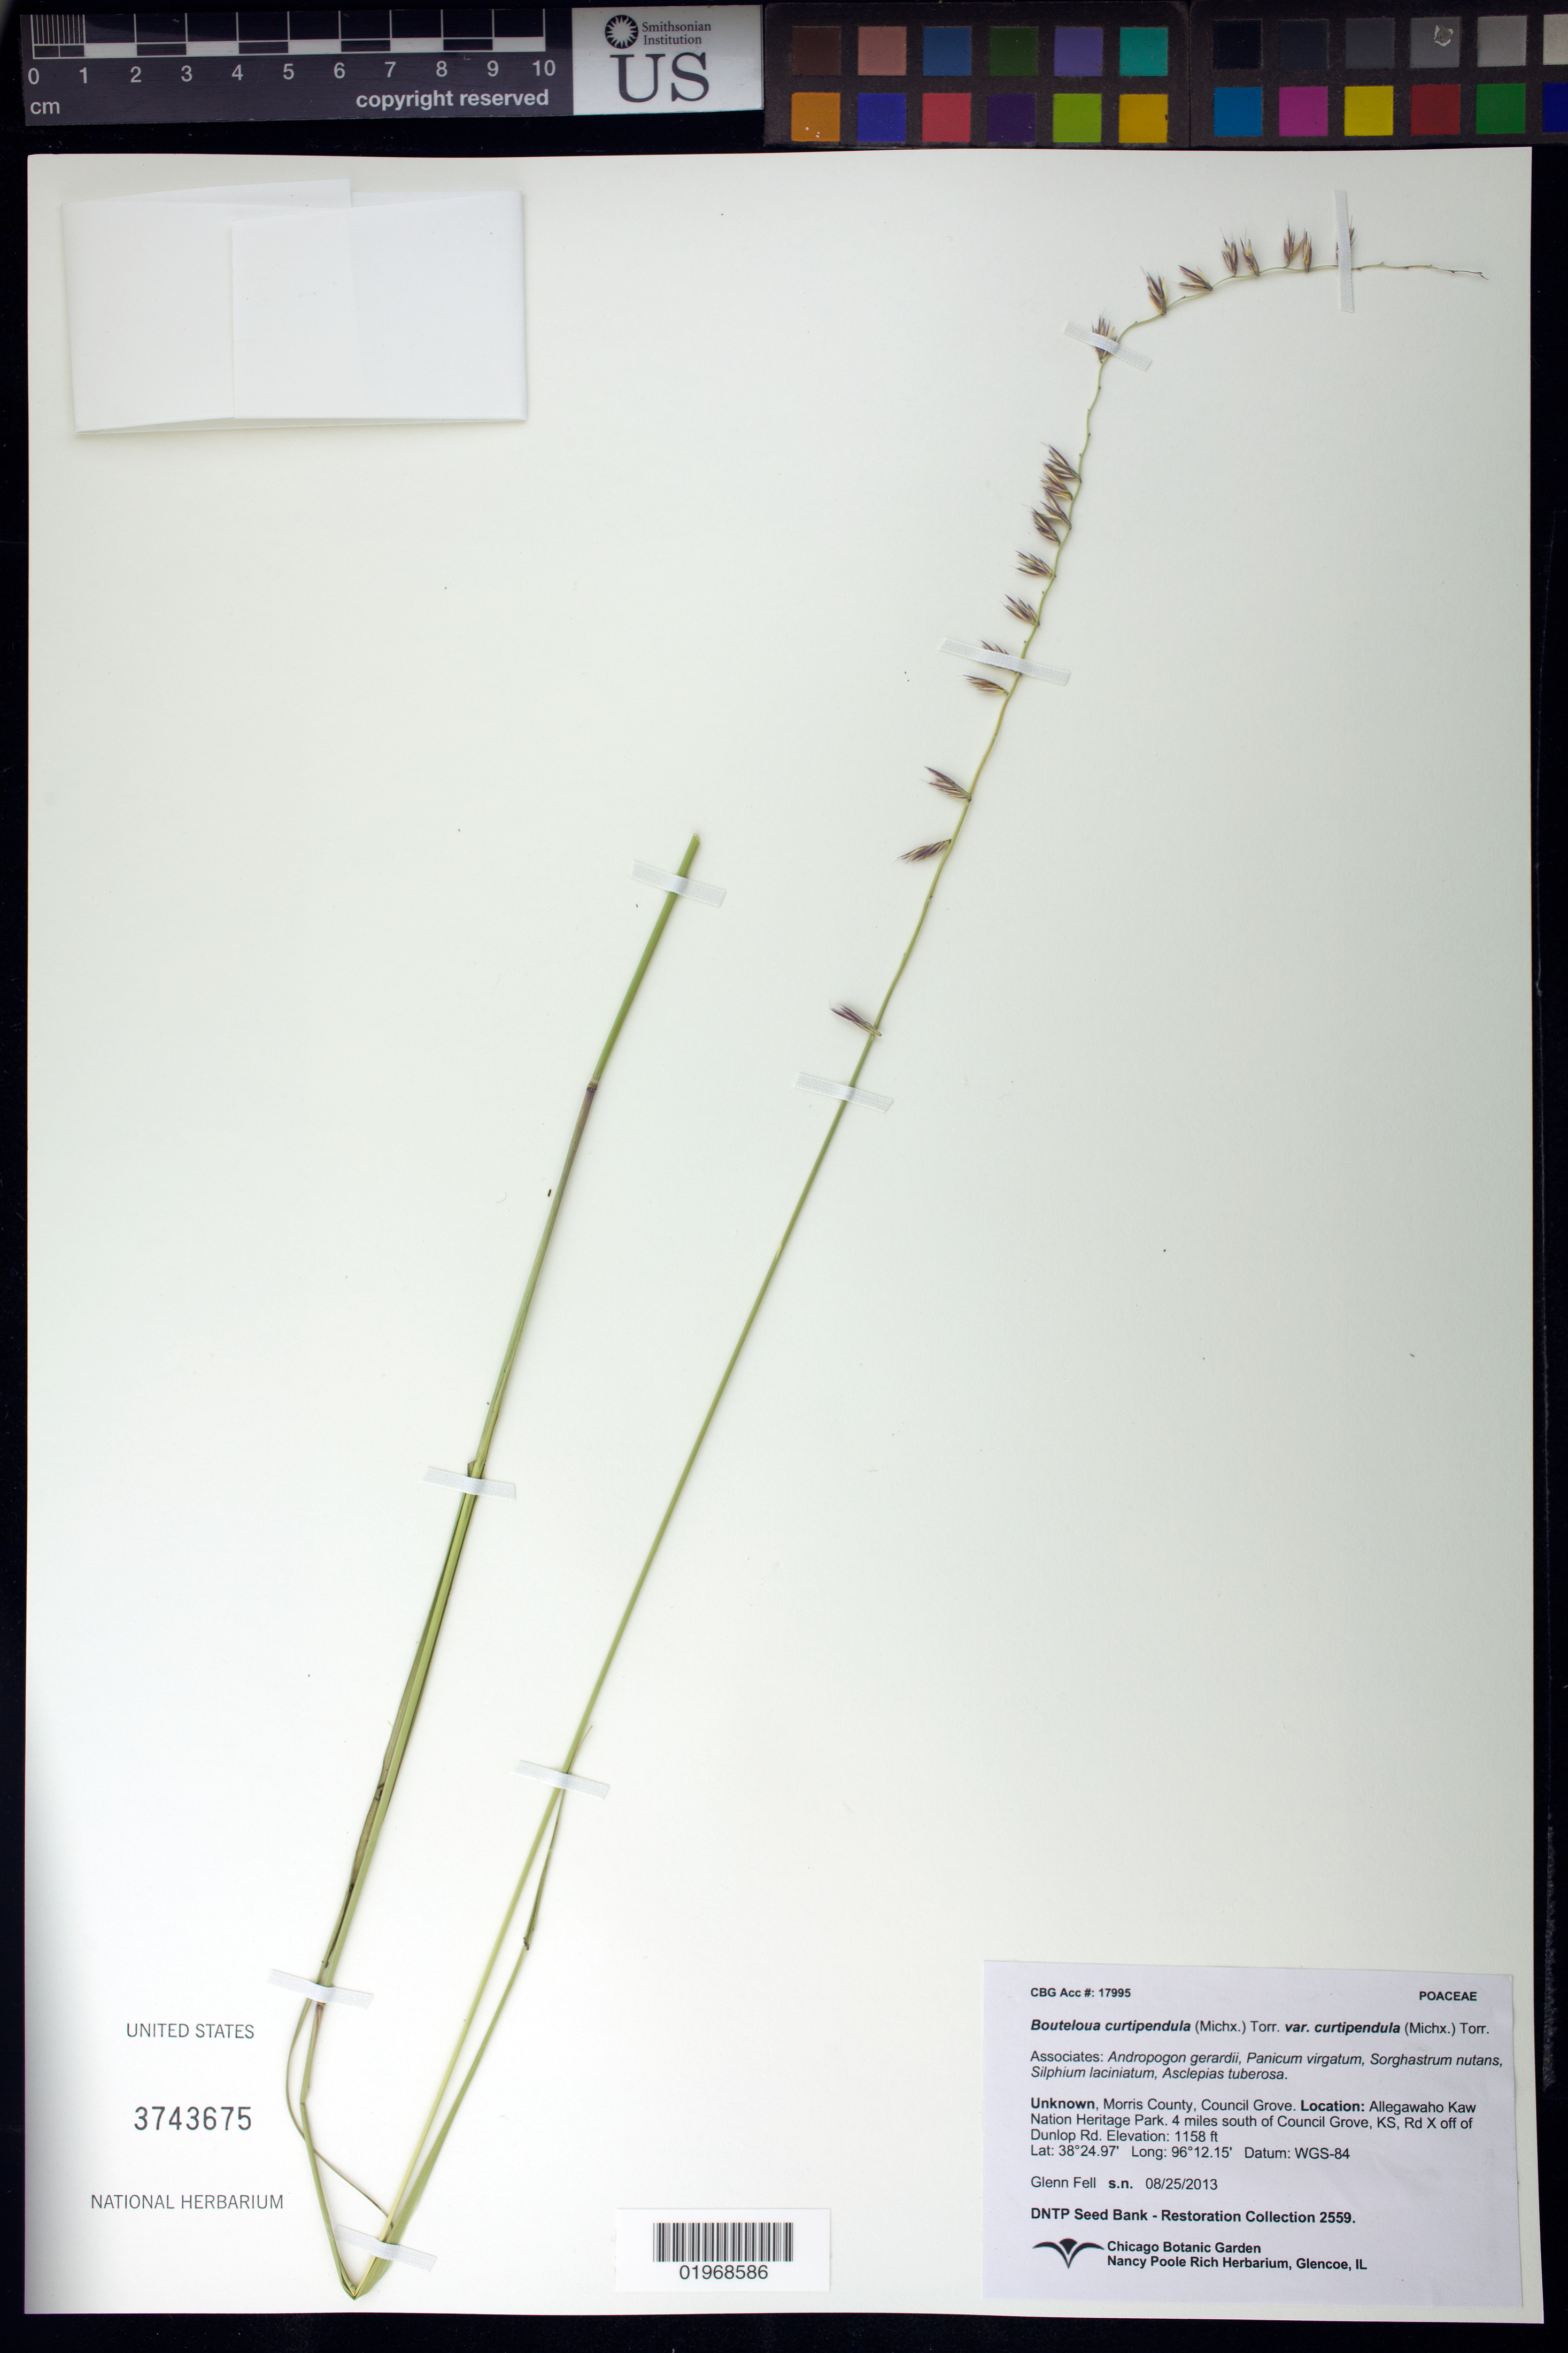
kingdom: Plantae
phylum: Tracheophyta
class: Liliopsida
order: Poales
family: Poaceae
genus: Bouteloua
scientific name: Bouteloua curtipendula var. curtipendula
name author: (Michx.) Torr.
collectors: G. Fell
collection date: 2013-08-25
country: United States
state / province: Kansas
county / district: Morris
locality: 4 mi. S of Council Grove, Allegawaho Kaw National Heritage Park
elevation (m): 353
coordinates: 38 24.97, 96 12.15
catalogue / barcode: US 3743675